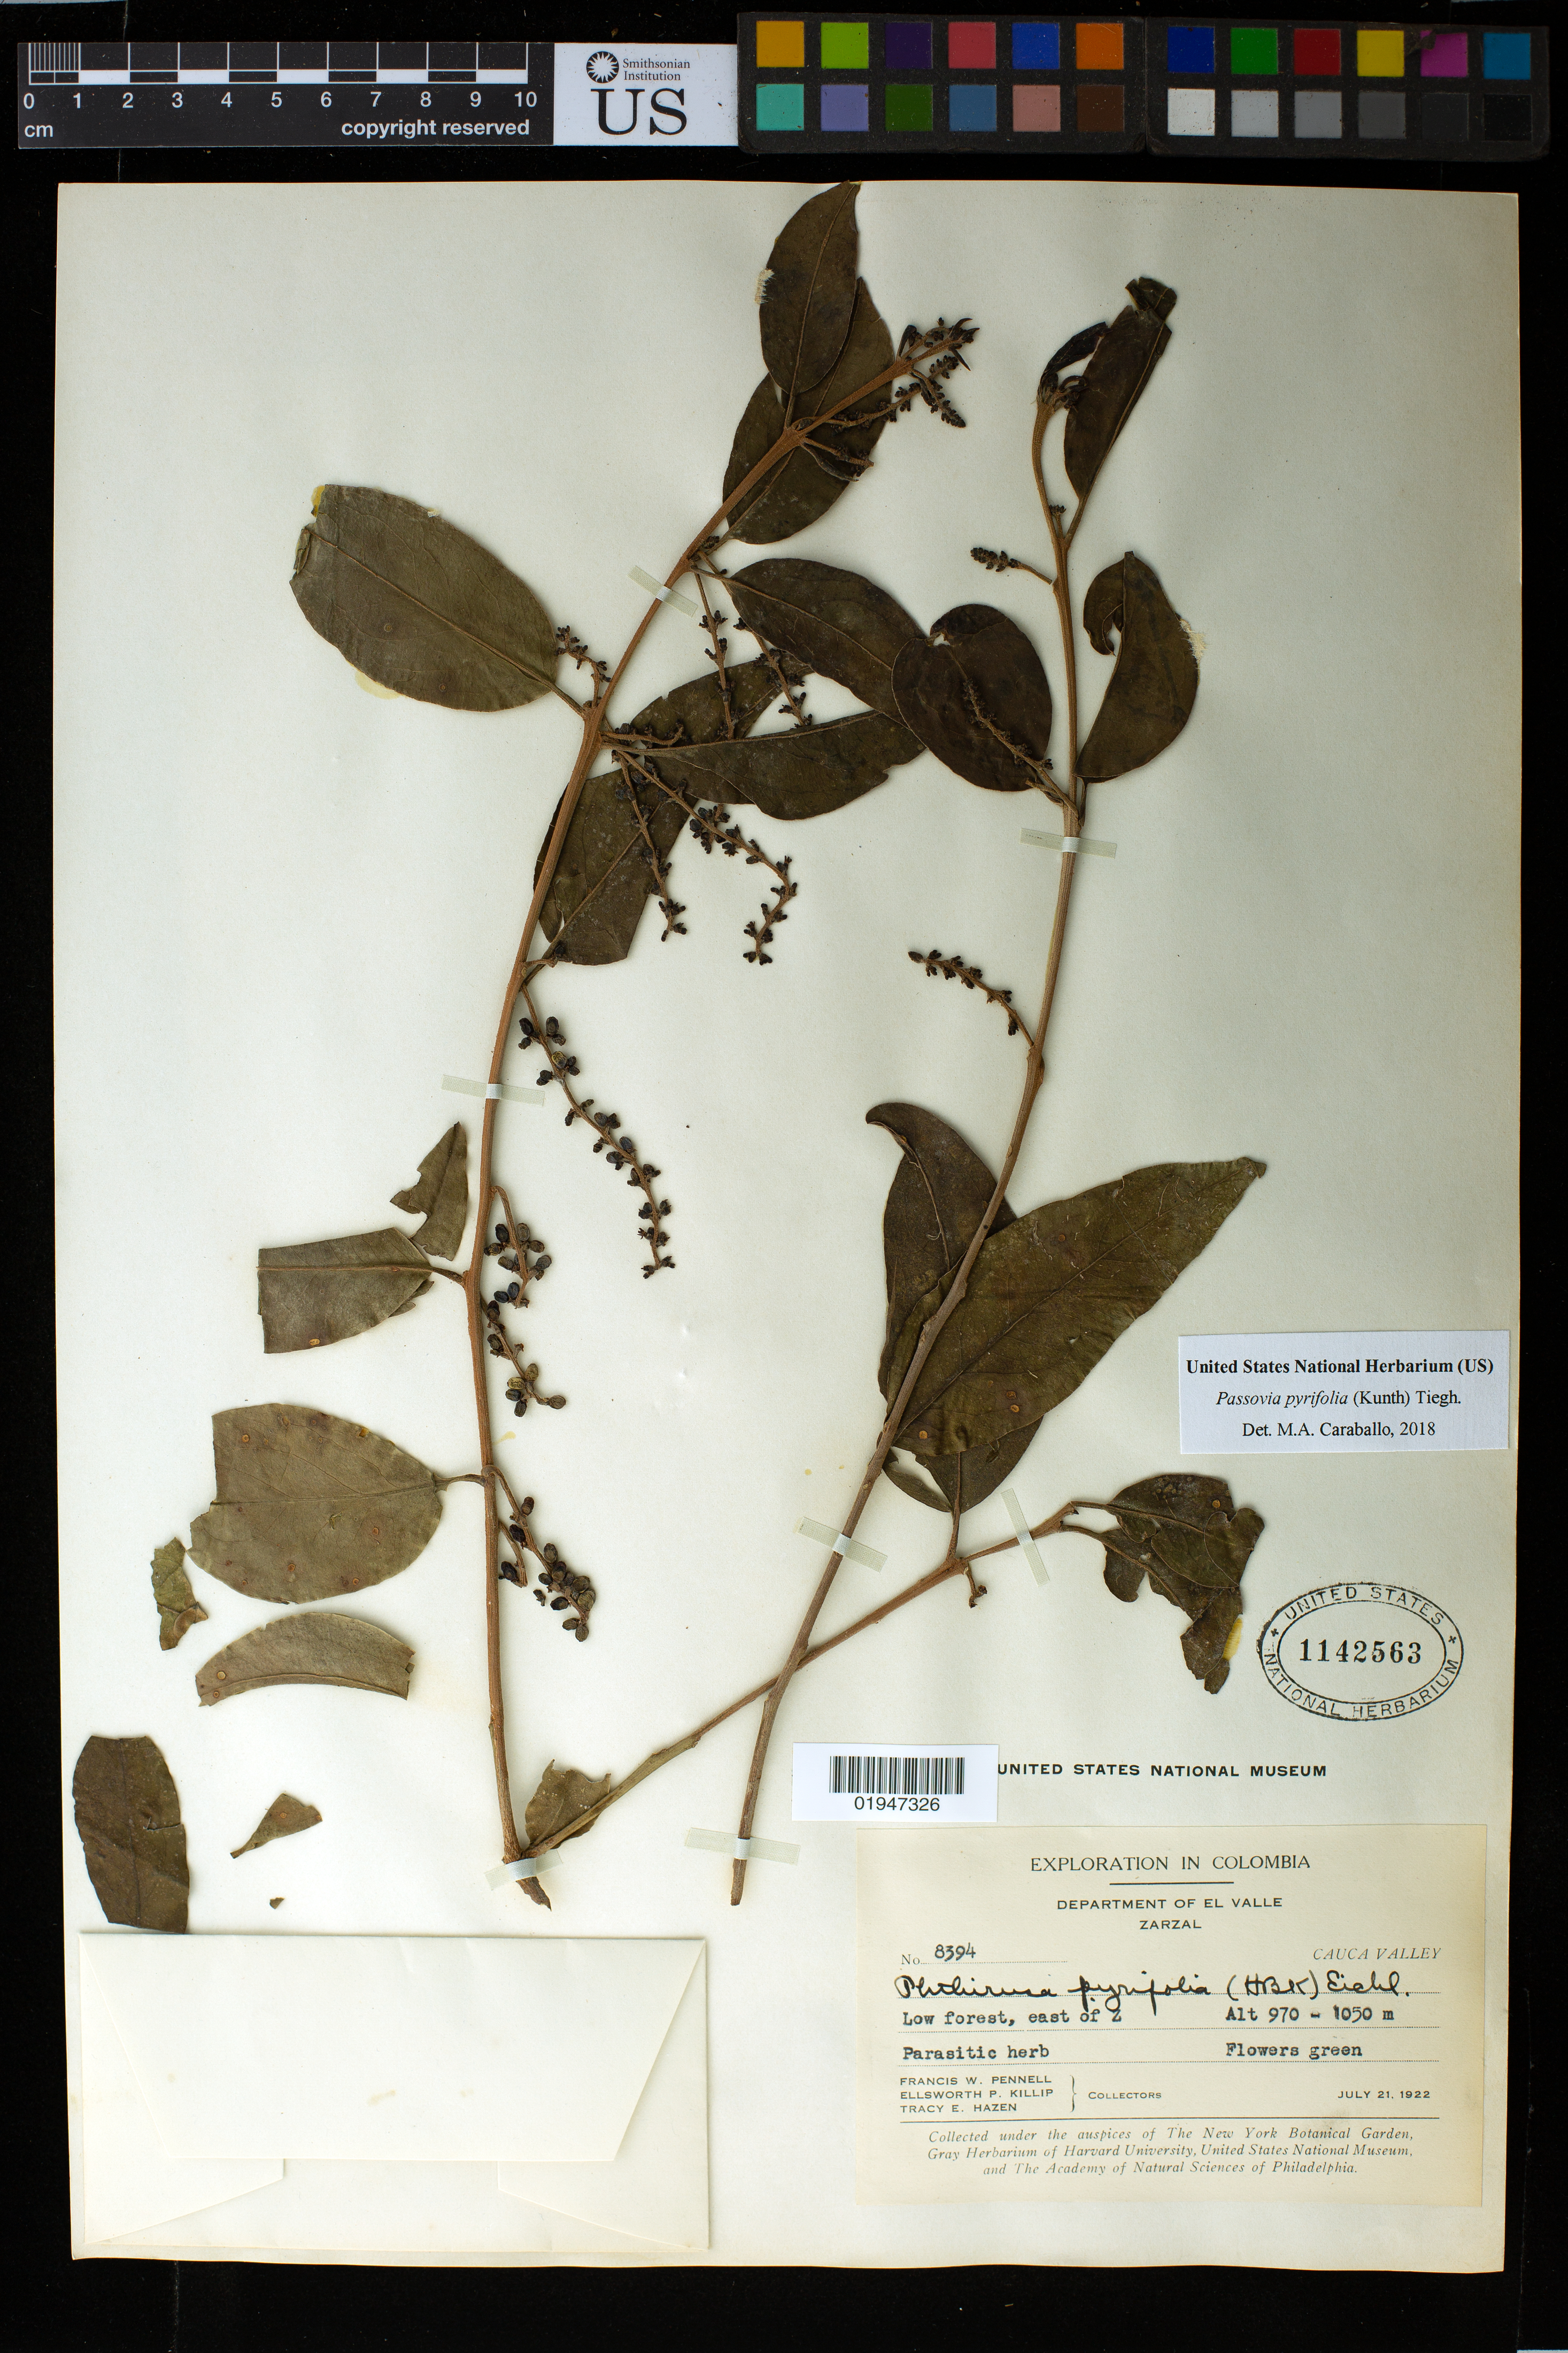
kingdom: Plantae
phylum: Tracheophyta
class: Magnoliopsida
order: Santalales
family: Loranthaceae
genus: Passovia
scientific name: Passovia pyrifolia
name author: (Kunth) Tiegh.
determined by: Caraballo-Ortiz, Marcos A., (MISS), University of Mississippi (UNITED STATES)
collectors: F. W. Pennell, E. P. Killip & T. E. Hazen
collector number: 8394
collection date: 1922-07-21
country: Colombia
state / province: Valle del Cauca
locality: Cauca Valley, east of Zarzal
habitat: Low forest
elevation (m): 970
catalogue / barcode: US 1142563